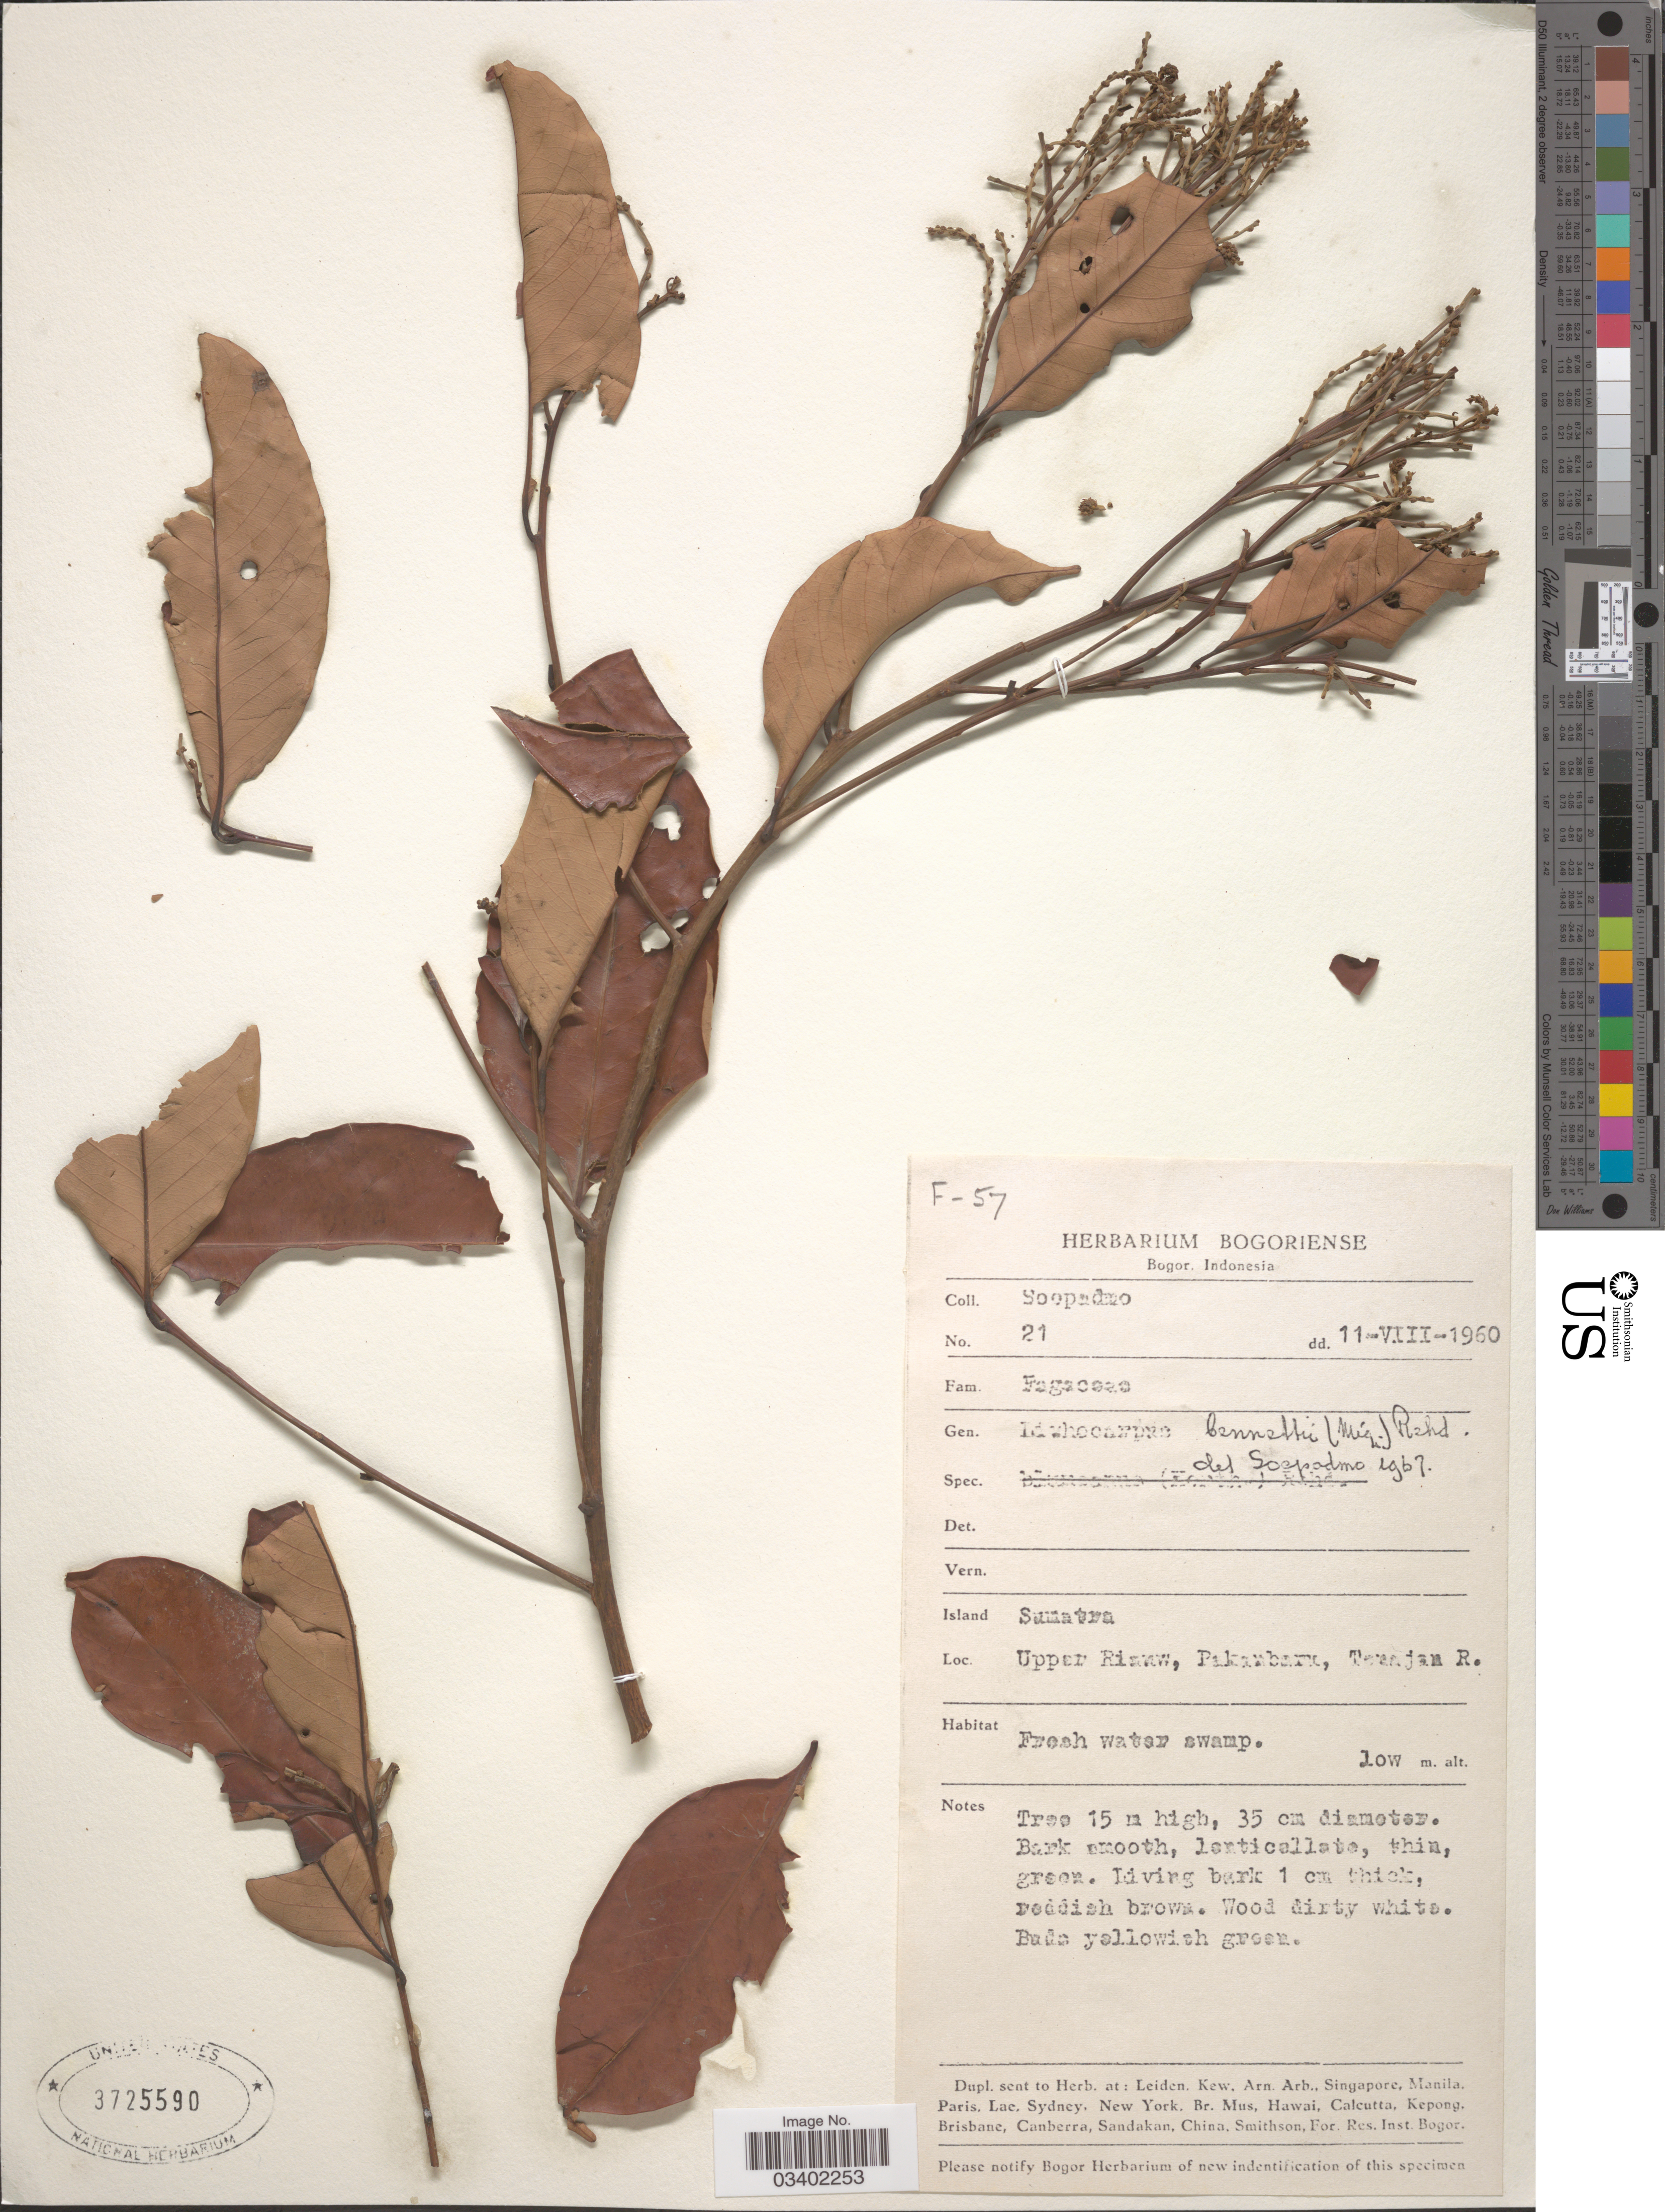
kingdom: Plantae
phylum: Tracheophyta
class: Magnoliopsida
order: Fagales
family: Fagaceae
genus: Lithocarpus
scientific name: Lithocarpus bennettii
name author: (Miq.) Rehder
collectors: -. Soepadmo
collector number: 21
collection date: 1960-08-11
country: Indonesia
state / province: Sumatra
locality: Island Sumatra. Upper Riauw, Pakanbaru, Terajan [interpreted] R.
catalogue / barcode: US 3725590